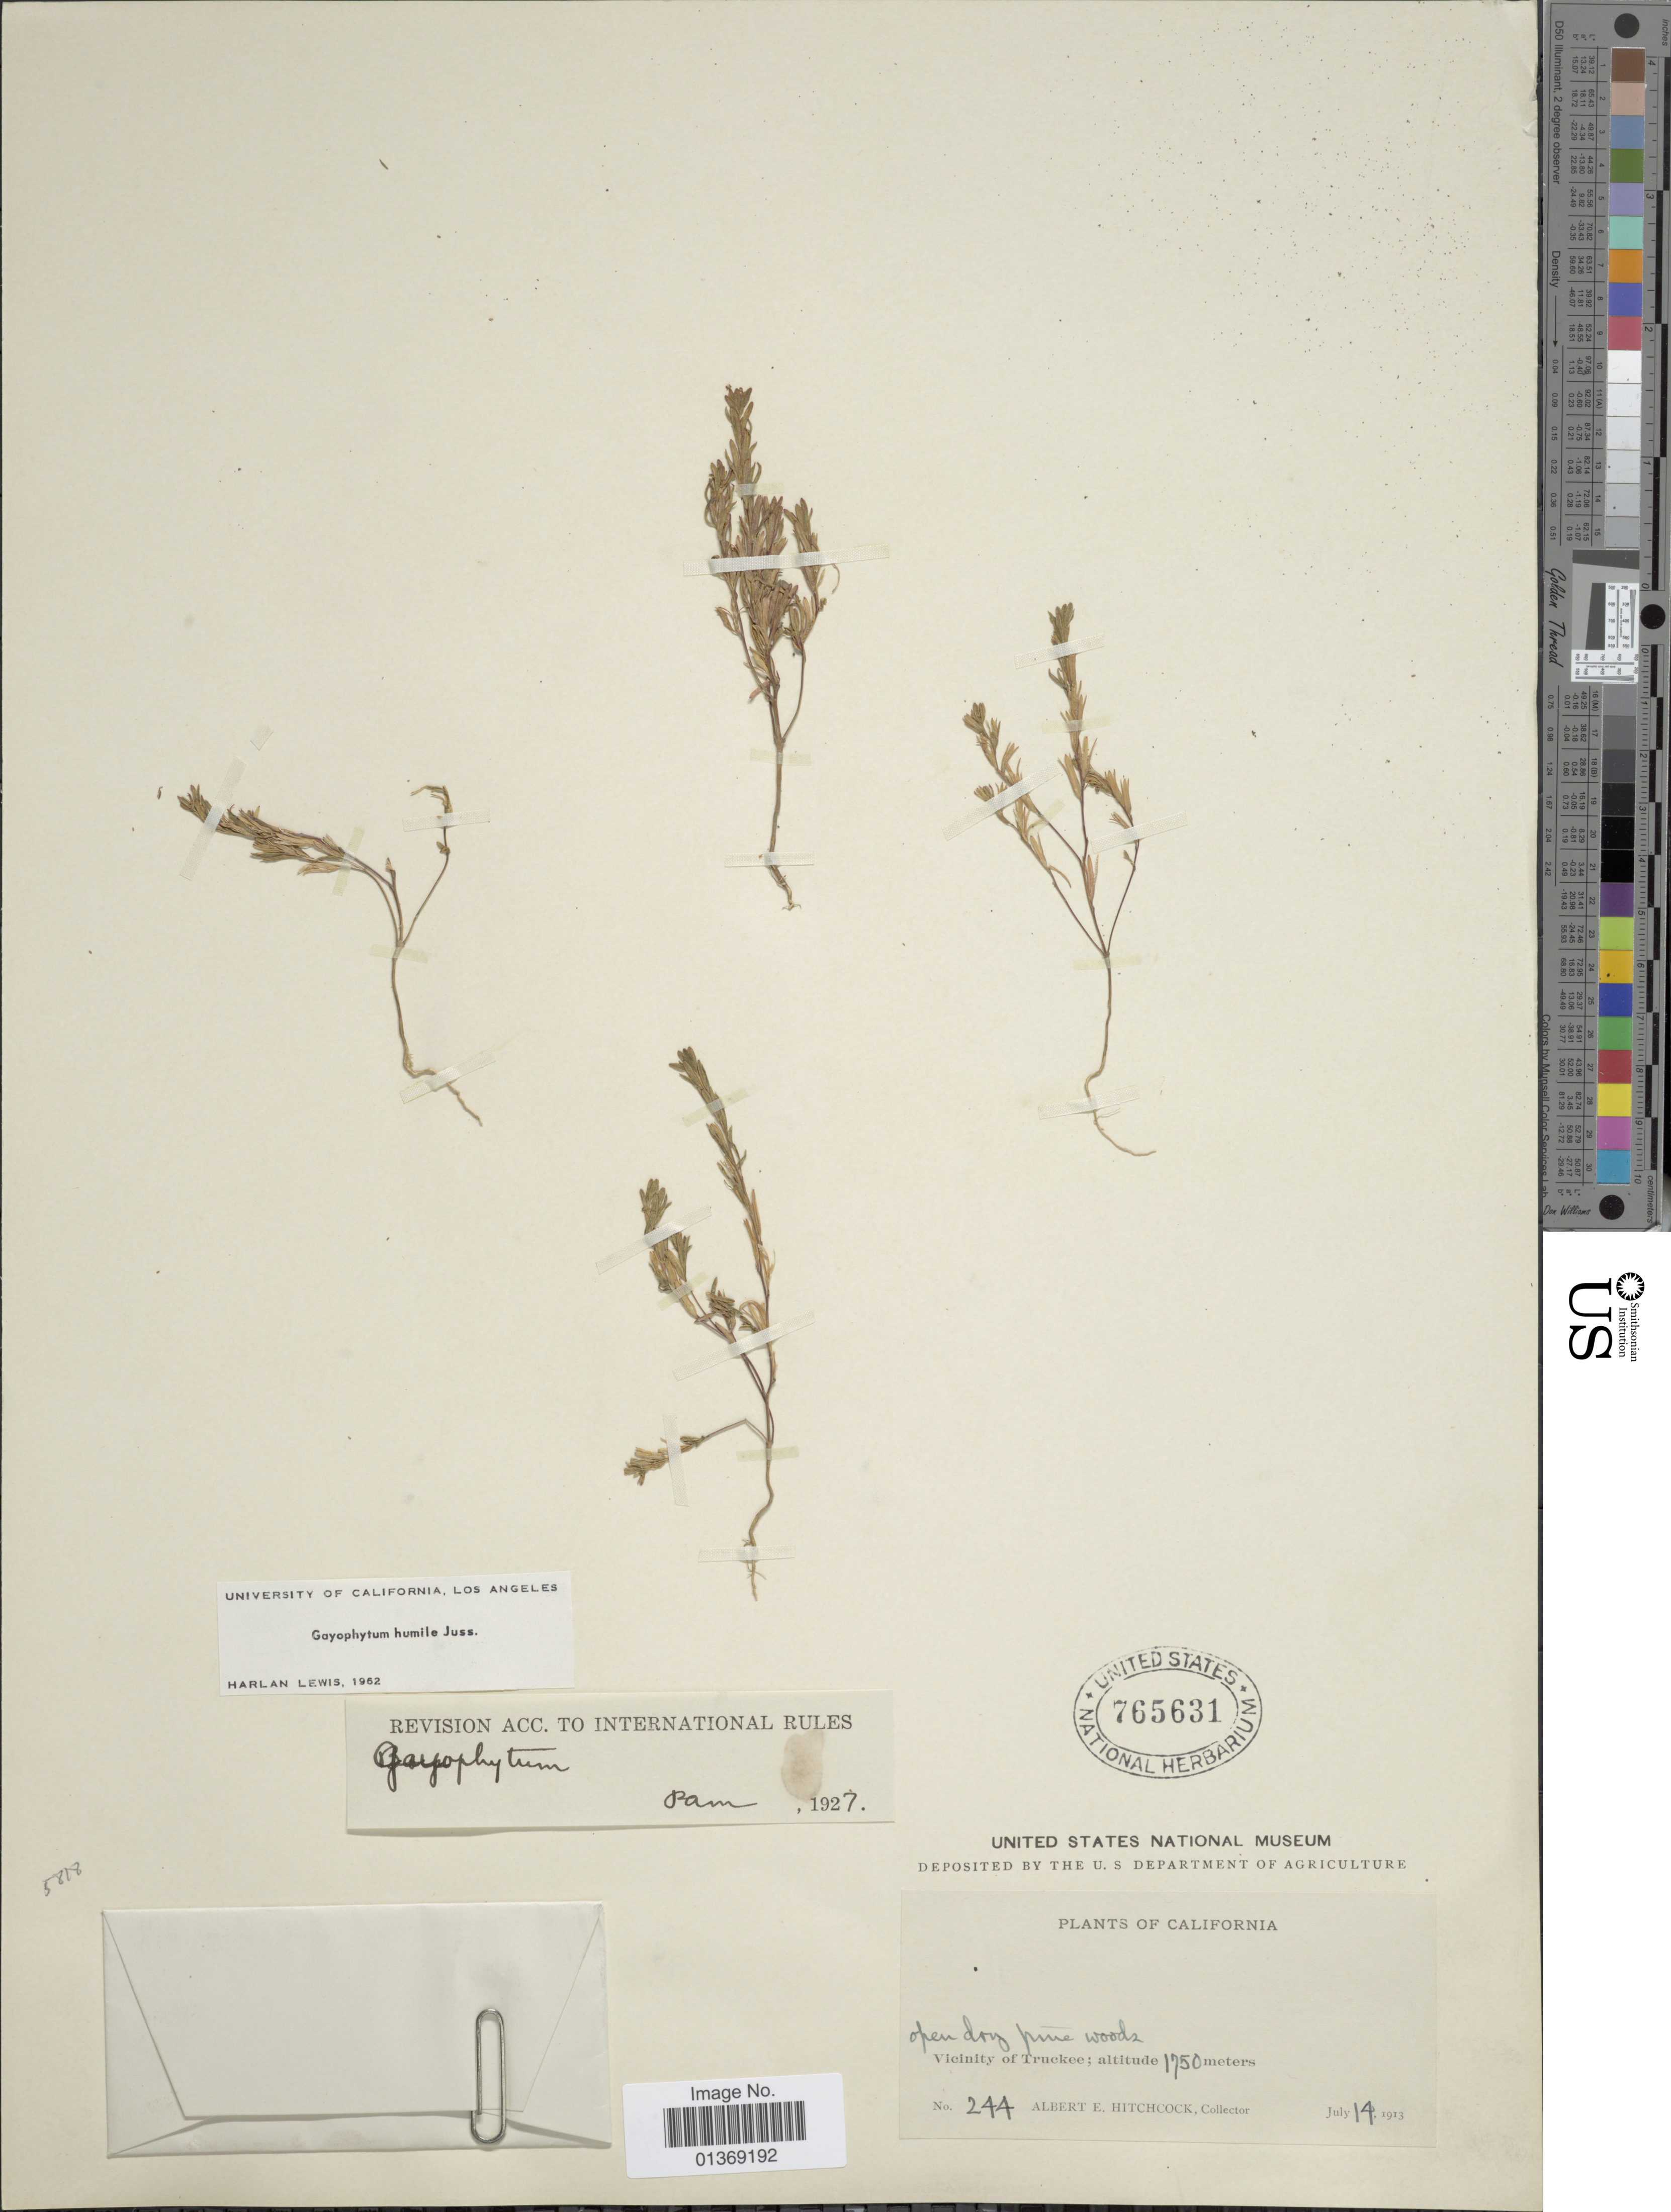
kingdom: Plantae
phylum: Tracheophyta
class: Magnoliopsida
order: Myrtales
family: Onagraceae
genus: Gayophytum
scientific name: Gayophytum humile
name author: A. Juss.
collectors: A. Hitchcock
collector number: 244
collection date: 1913-07-14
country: United States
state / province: California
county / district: Nevada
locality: Vicinity of Truckee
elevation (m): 1750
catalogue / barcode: US 765631